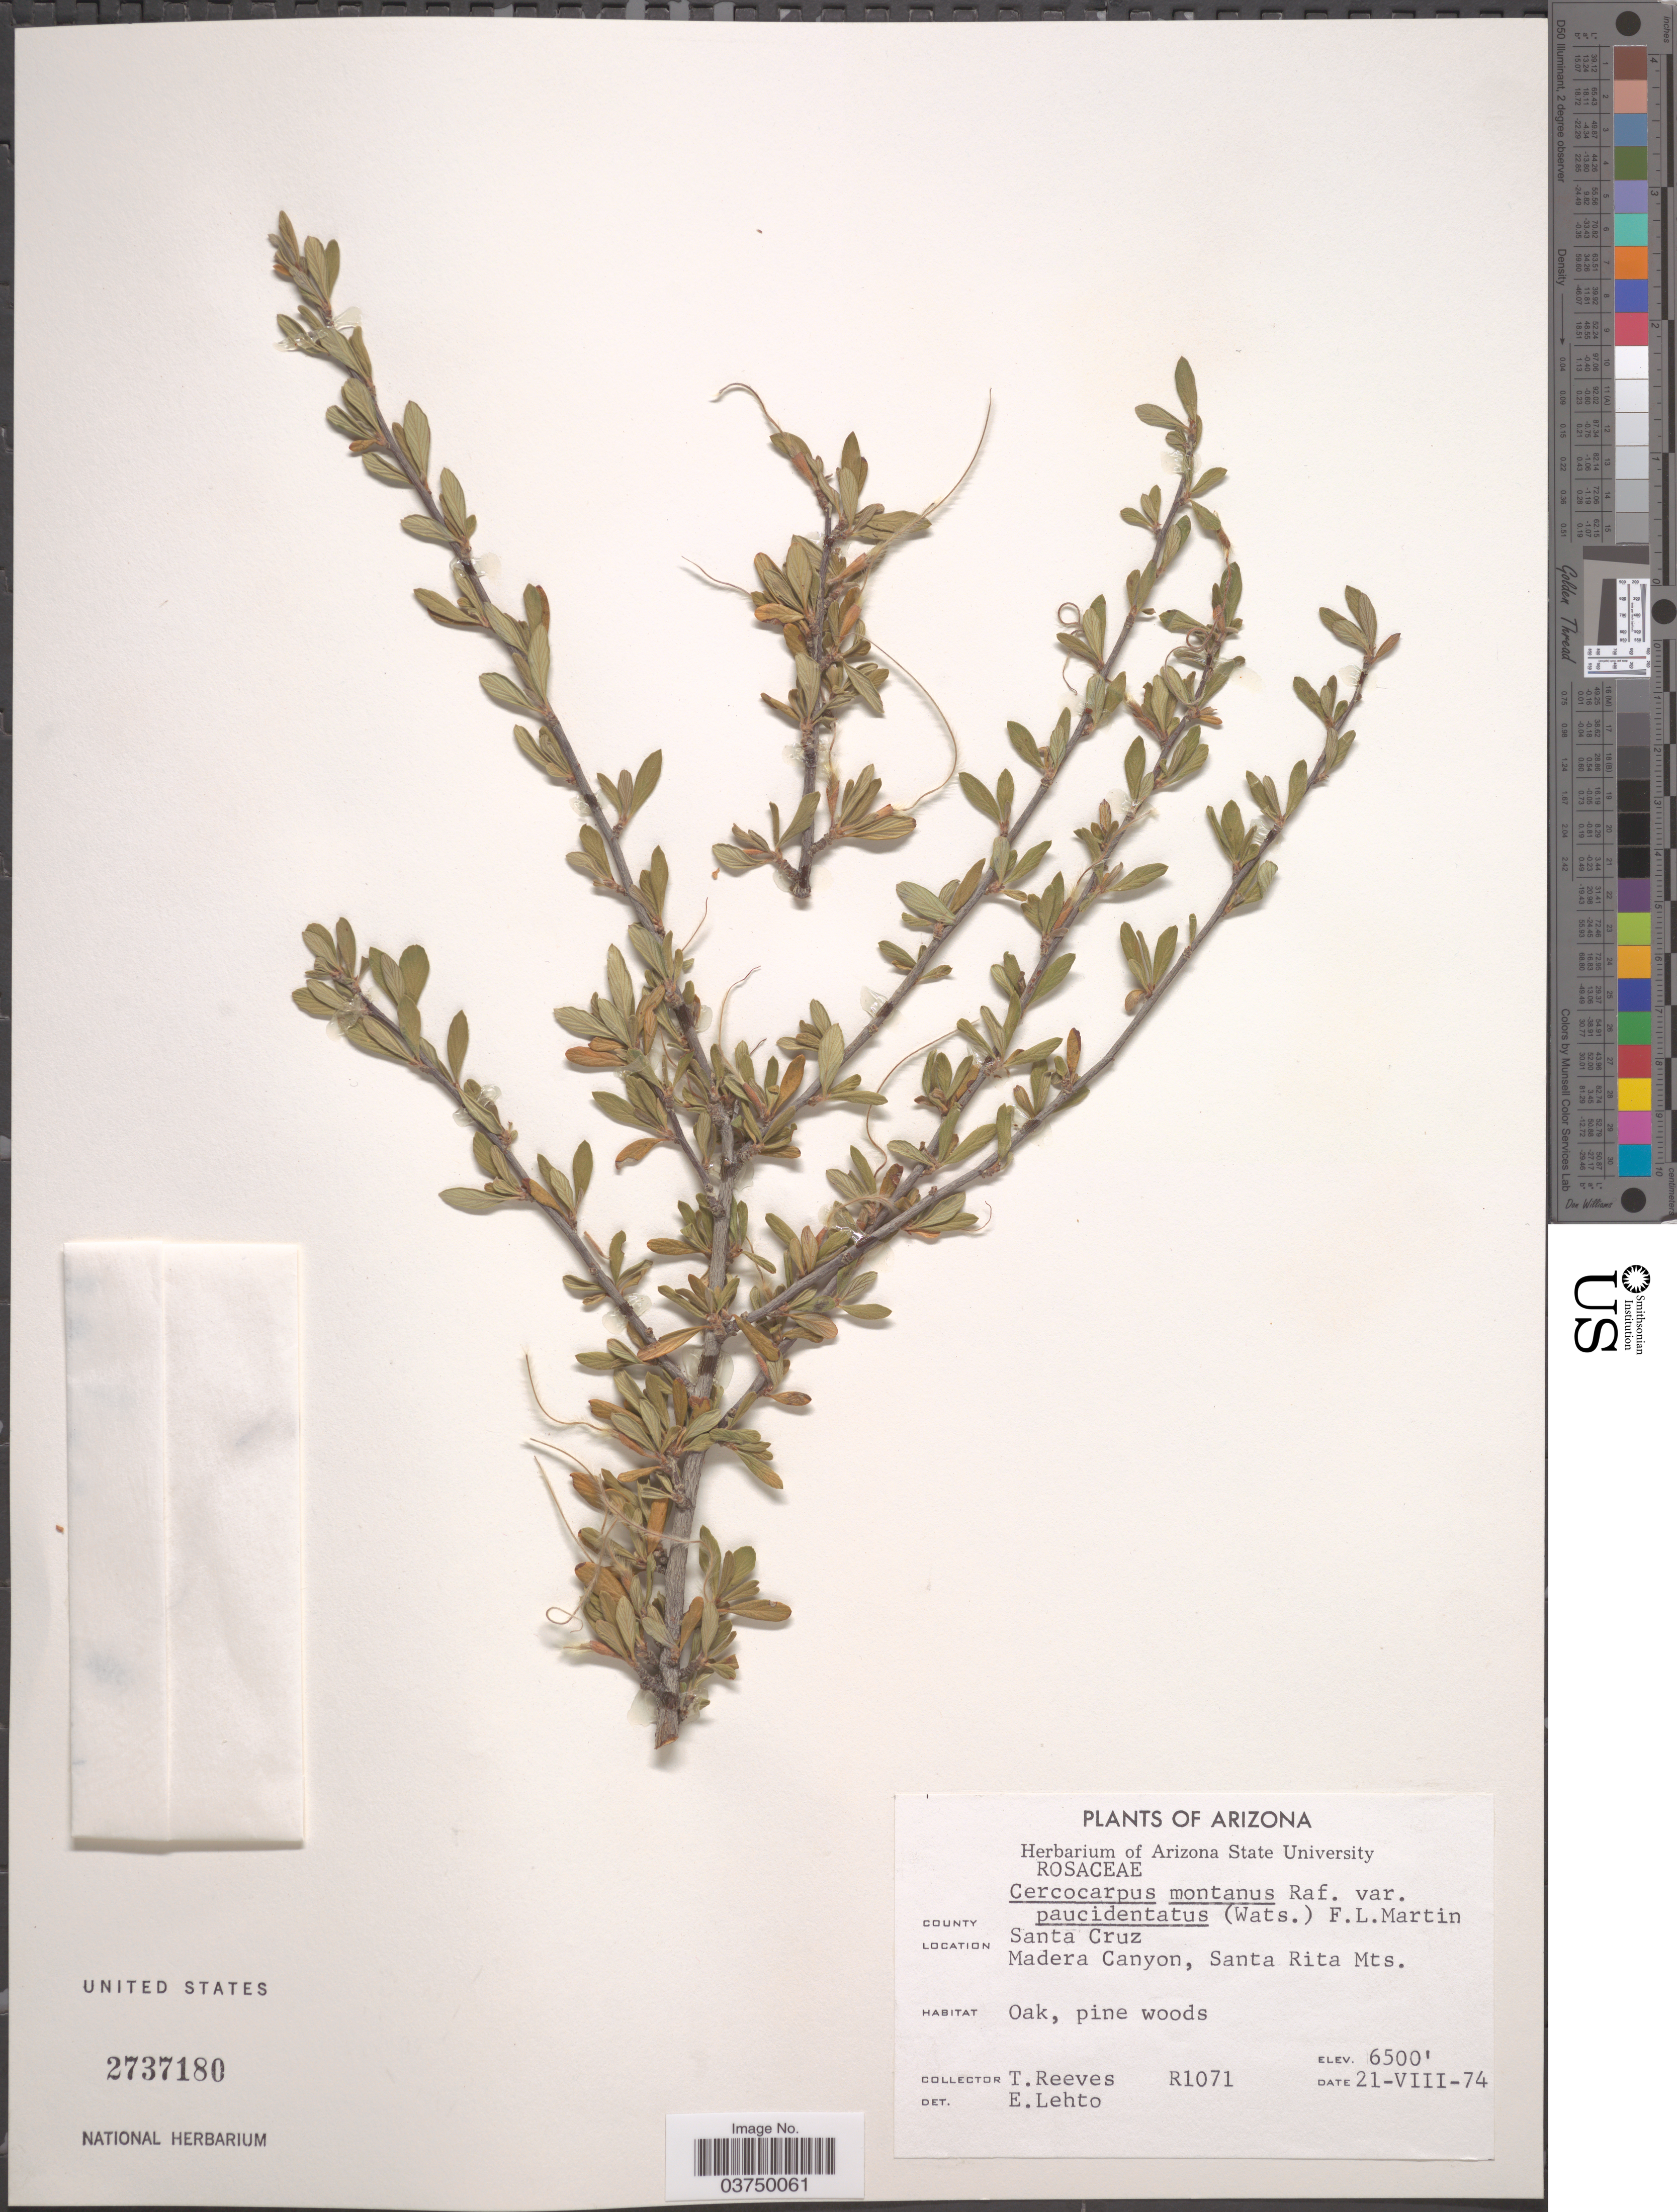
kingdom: Plantae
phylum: Tracheophyta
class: Magnoliopsida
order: Rosales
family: Rosaceae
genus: Cercocarpus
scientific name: Cercocarpus montanus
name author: Raf.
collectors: T. Reeves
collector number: R1071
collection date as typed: Transcribed d/m/y: 21/8/74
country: United States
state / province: Arizona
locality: County Santa Cruz. Madera Canyon, Santa Rita Mts.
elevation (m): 1981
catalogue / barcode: US 2737180